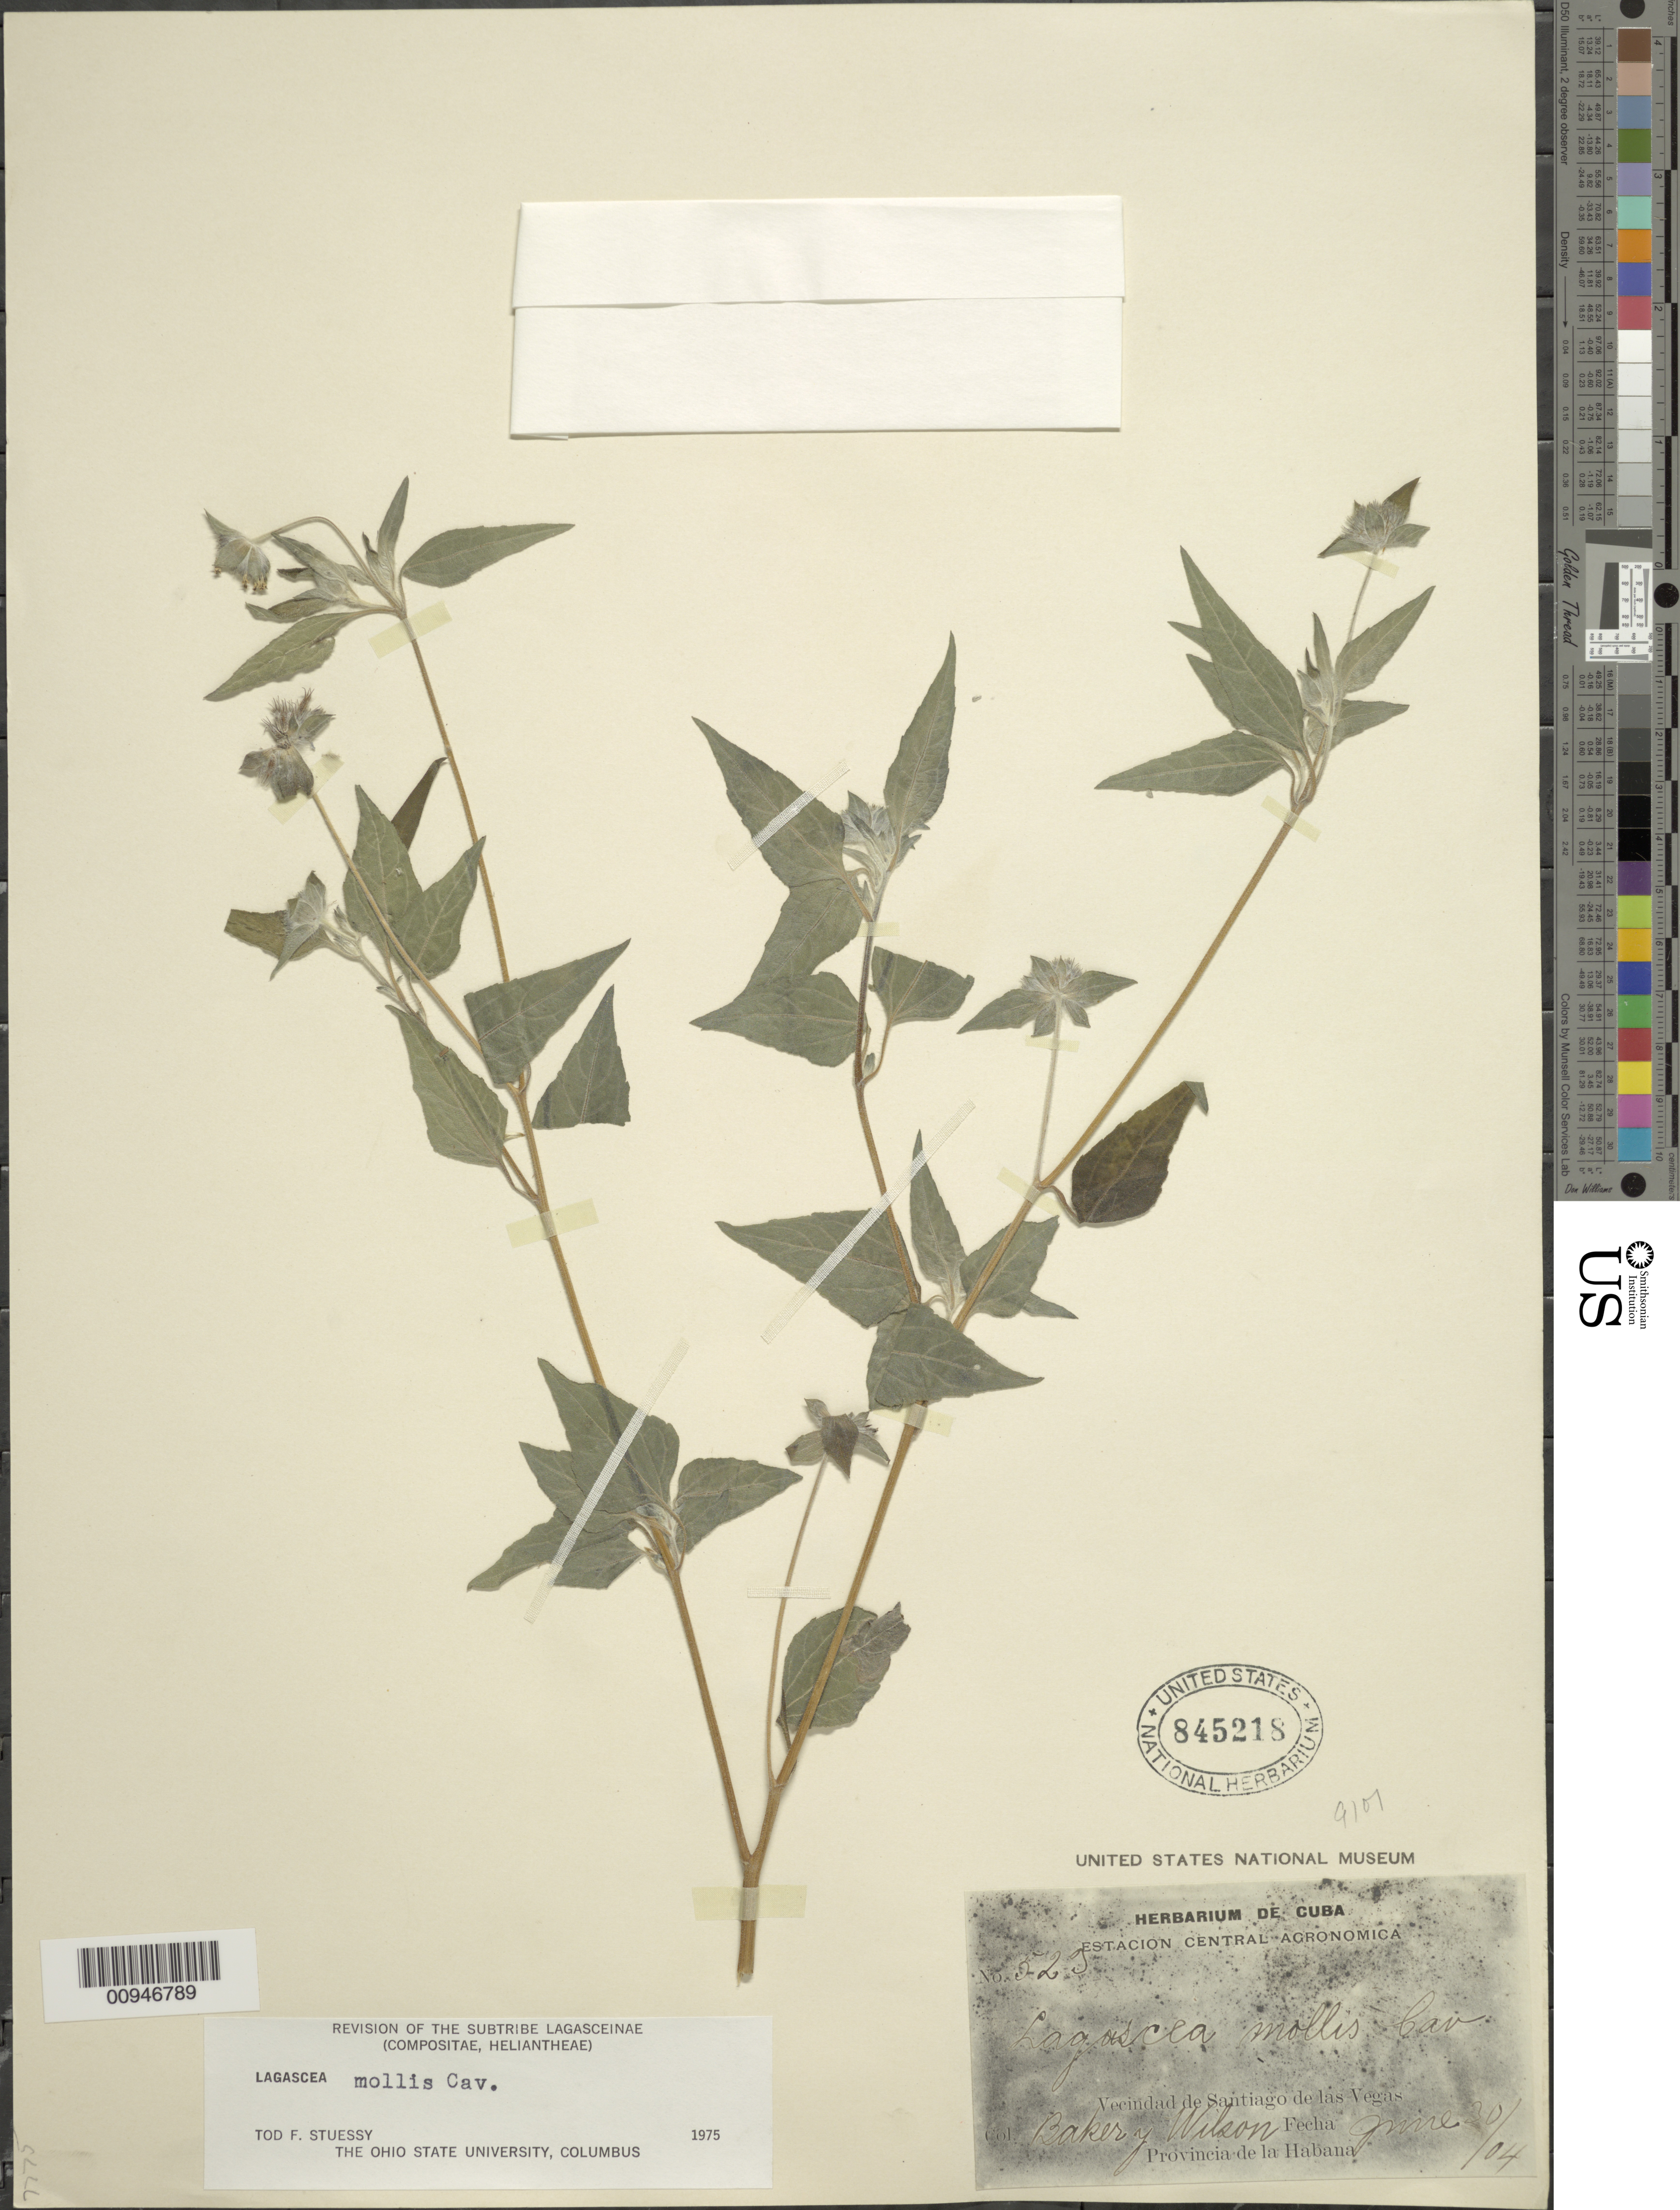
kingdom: Plantae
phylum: Tracheophyta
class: Magnoliopsida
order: Asterales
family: Asteraceae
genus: Lagascea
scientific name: Lagascea mollis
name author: Cav.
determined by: Stuessy, T. F.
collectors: P. Wilson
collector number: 523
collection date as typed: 30 Jun 1904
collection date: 1904-06-30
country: Cuba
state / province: La Habana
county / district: Municipio Boyeros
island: Cuba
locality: Santiago de las Vegas (vecindad de)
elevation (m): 97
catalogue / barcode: US 845218